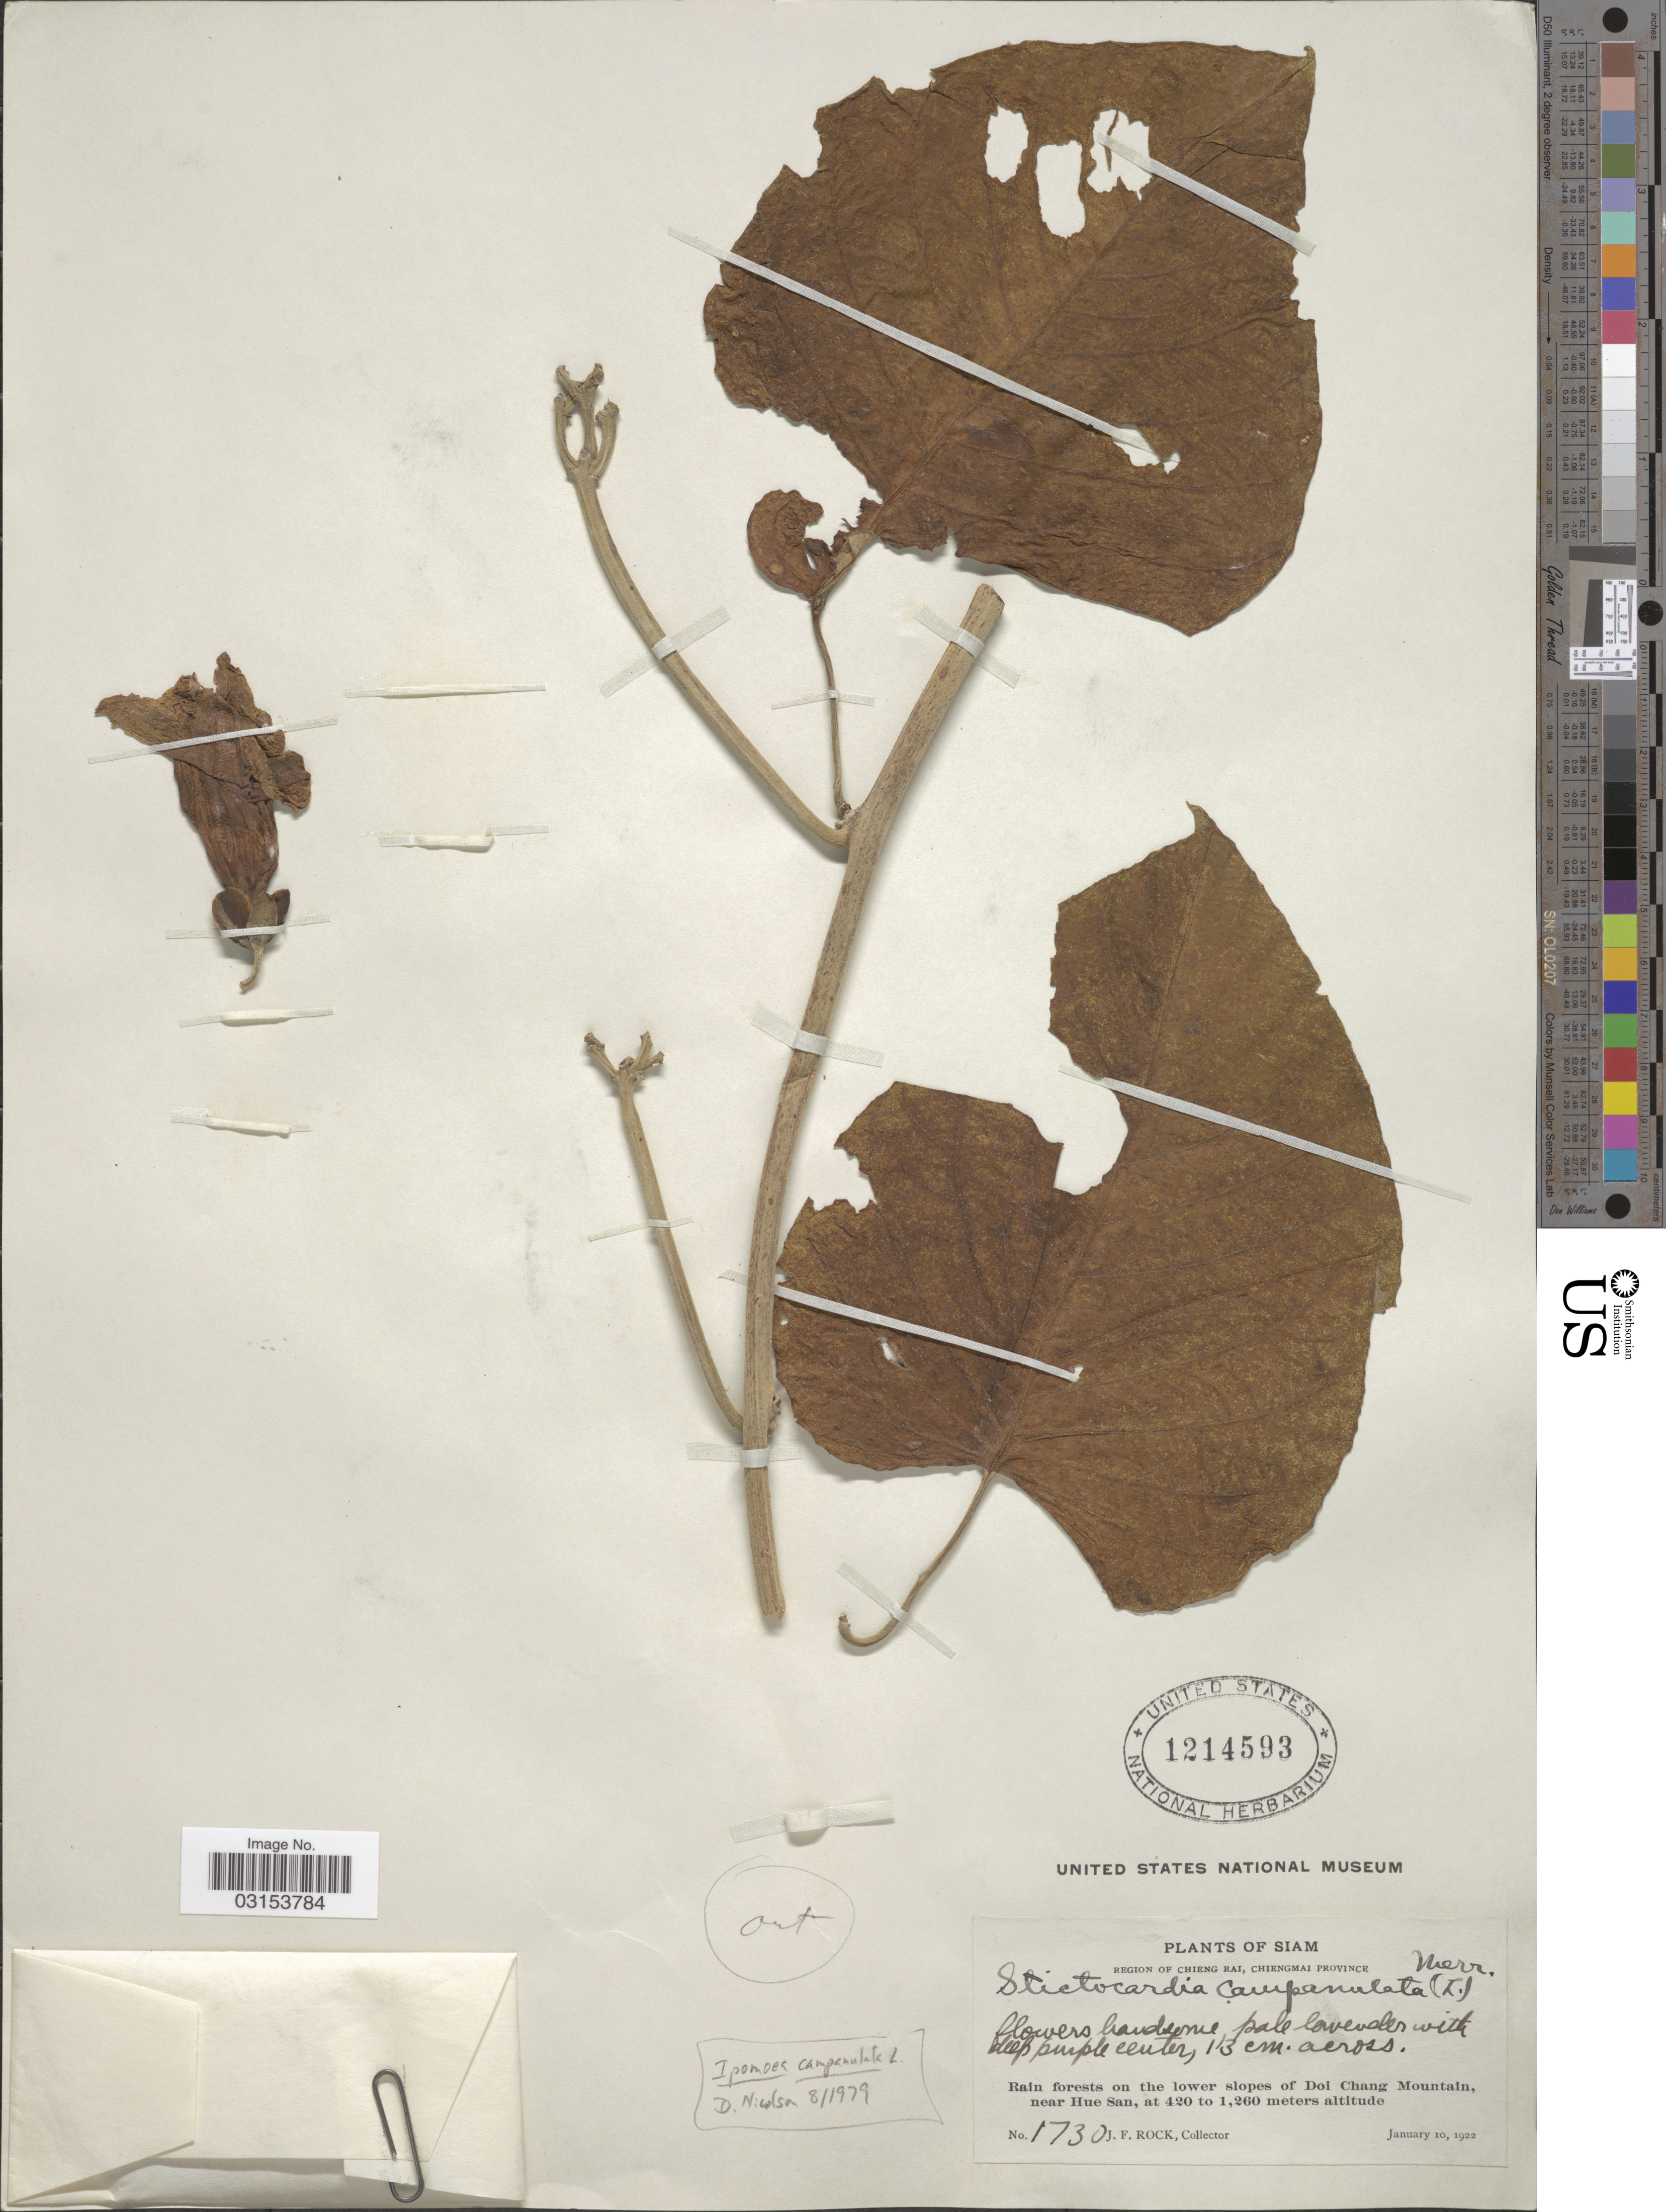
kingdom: Plantae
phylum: Tracheophyta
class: Magnoliopsida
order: Solanales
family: Convolvulaceae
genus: Ipomoea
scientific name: Ipomoea campanulata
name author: L.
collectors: J. Rock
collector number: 1730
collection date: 1922-01-10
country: Thailand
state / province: Chiang Mai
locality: Siam. Region of Chieng Rai, Chiengmai Province. Rain forest on the lower slopes of Doi Chang Mountain, near Hue San.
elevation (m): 420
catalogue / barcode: US 1214593